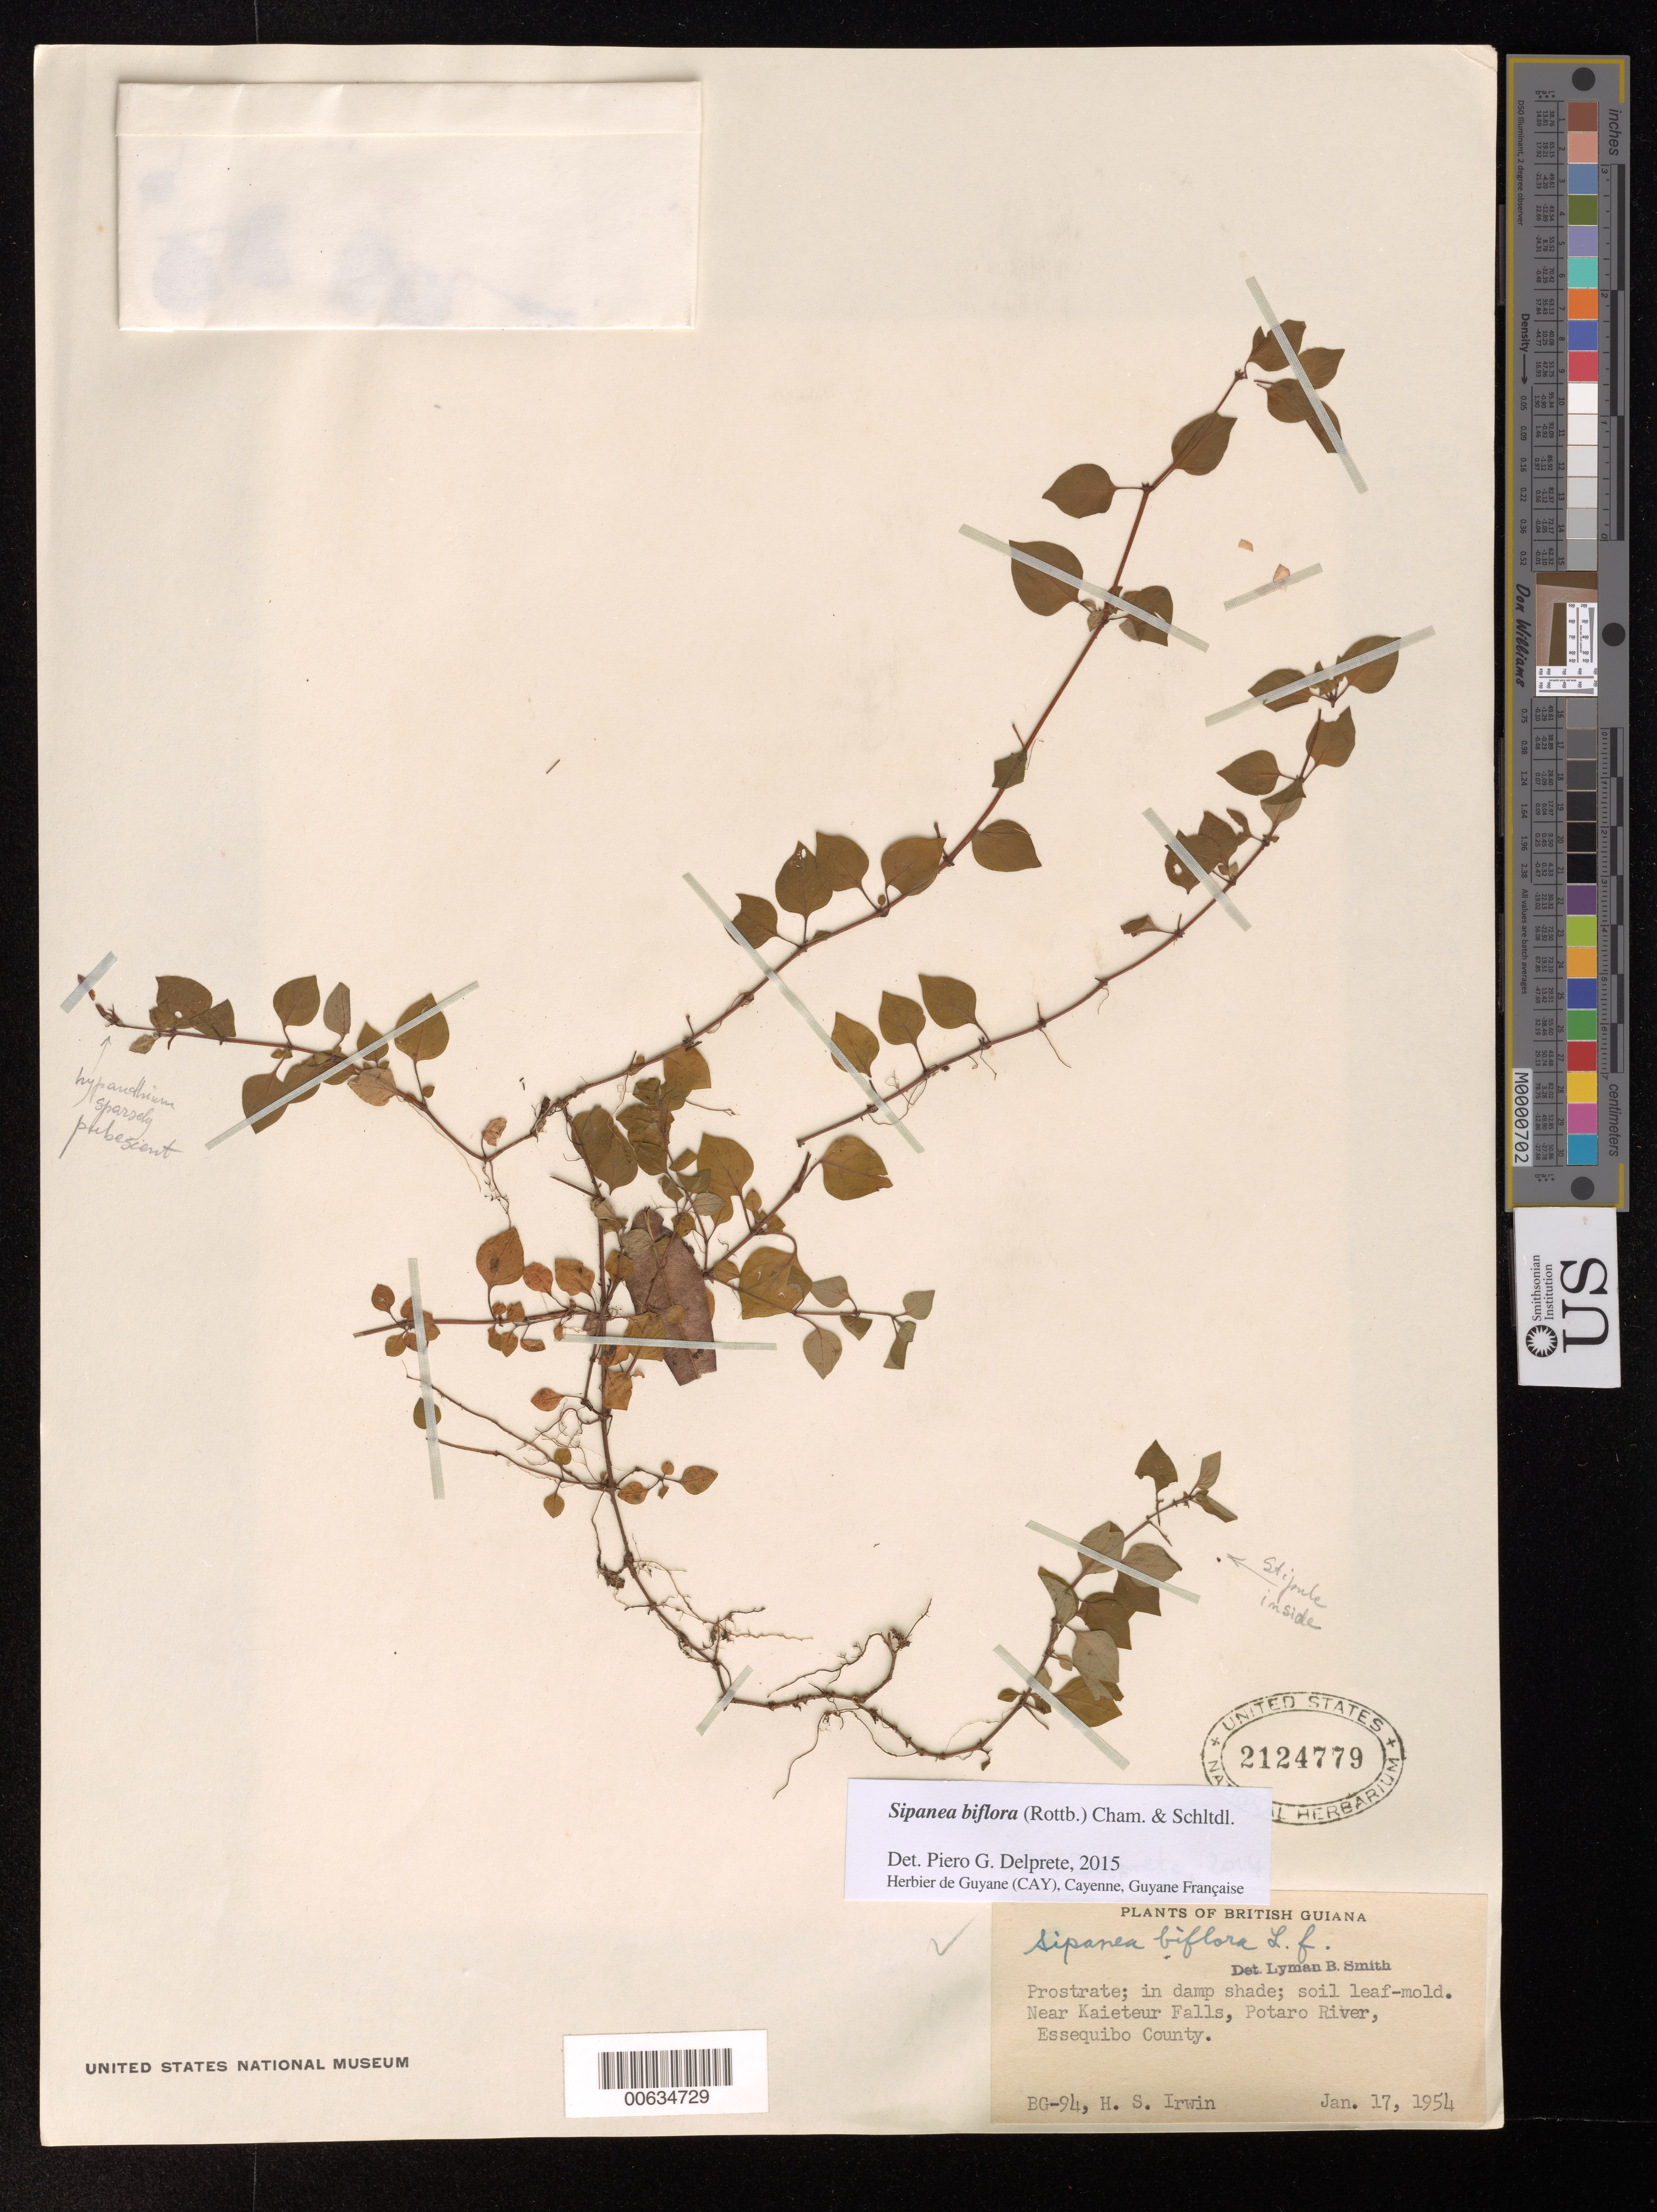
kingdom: Plantae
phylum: Tracheophyta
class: Magnoliopsida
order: Gentianales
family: Rubiaceae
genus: Sipanea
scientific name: Sipanea biflora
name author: (L. f.) Cham. & Schltdl.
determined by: Smith, Lyman B., (US), NMNH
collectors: H. Irwin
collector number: BG 94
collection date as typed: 17-Jan-54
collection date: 1954-01-17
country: Guyana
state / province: Potaro-Siparuni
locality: Kaieteur Falls, Potaro River, Essequibo County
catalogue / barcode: US 2124779